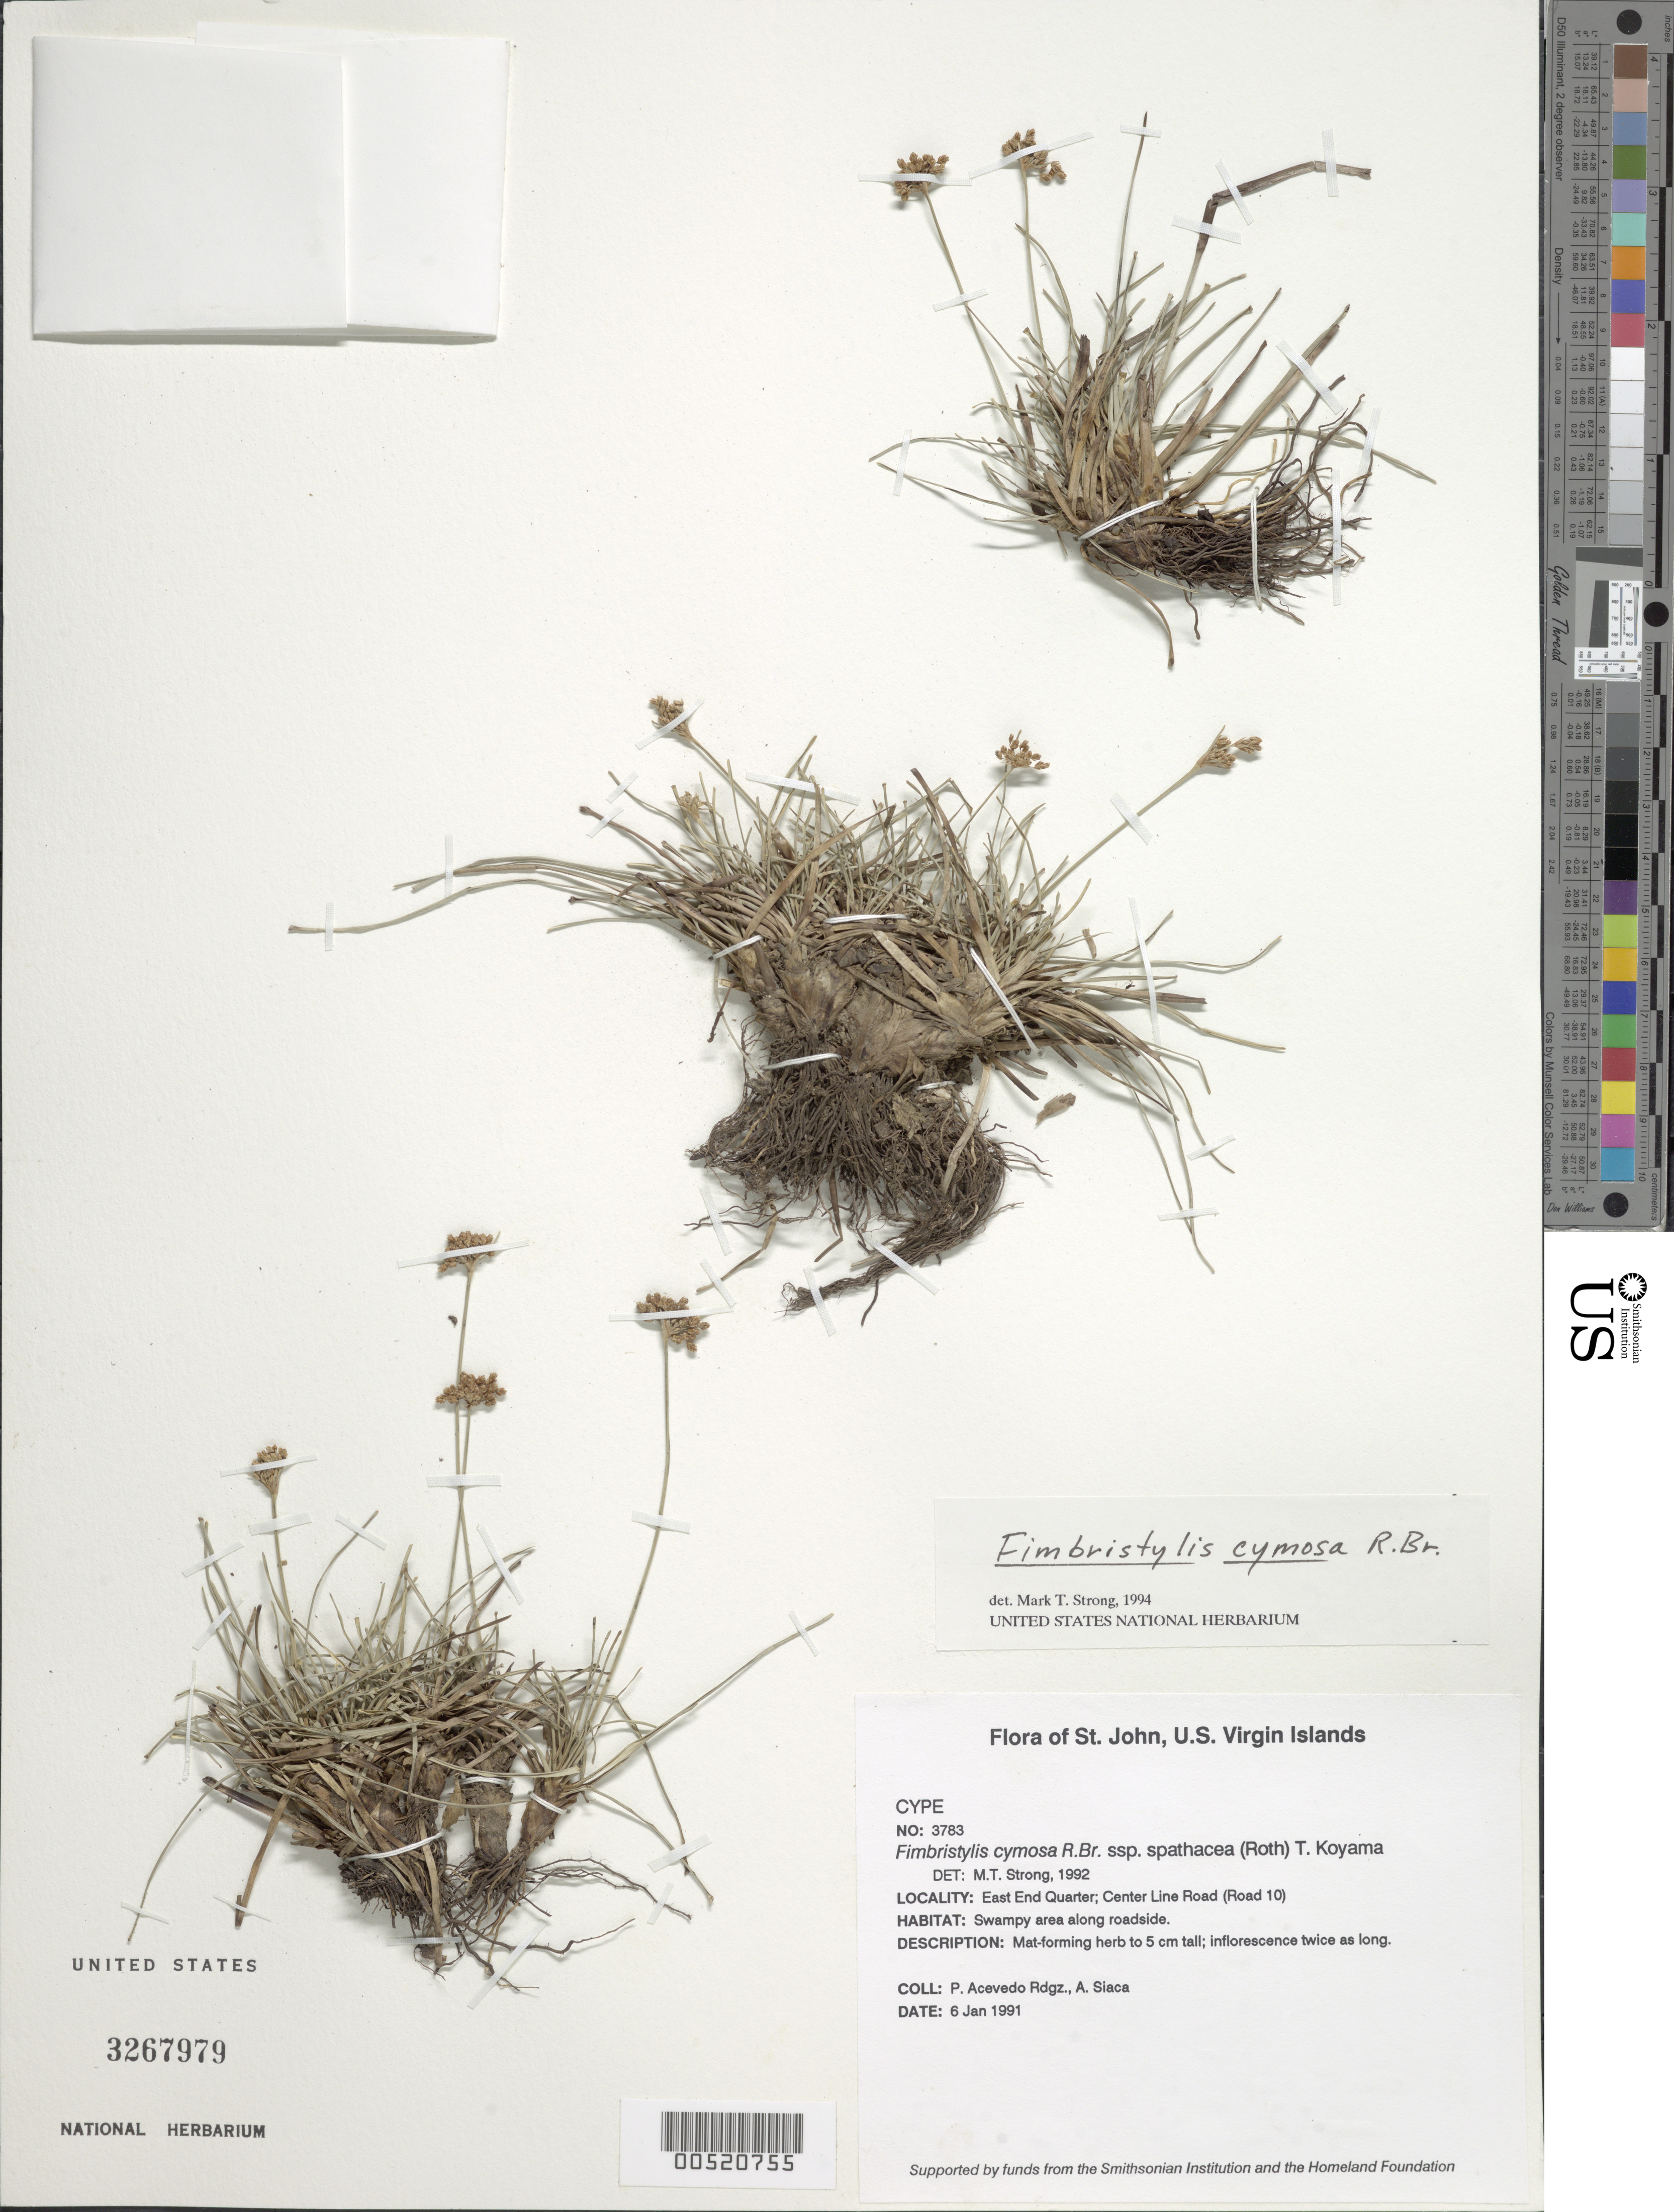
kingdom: Plantae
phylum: Tracheophyta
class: Liliopsida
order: Poales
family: Cyperaceae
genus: Fimbristylis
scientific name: Fimbristylis cymosa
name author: R. Br.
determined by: Strong, M. T., (US), Smithsonian Institution - National Museum of Natural History (UNITED STATES)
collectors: P. Acevedo-Rodr. & A. Siaca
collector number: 3783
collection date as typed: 06 Jan 1991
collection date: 1991-01-06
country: U.S. Virgin Islands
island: St. John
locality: East End Quarter; Center Line Road (Road 10)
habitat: Swampy area along roadside.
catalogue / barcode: US 3267979